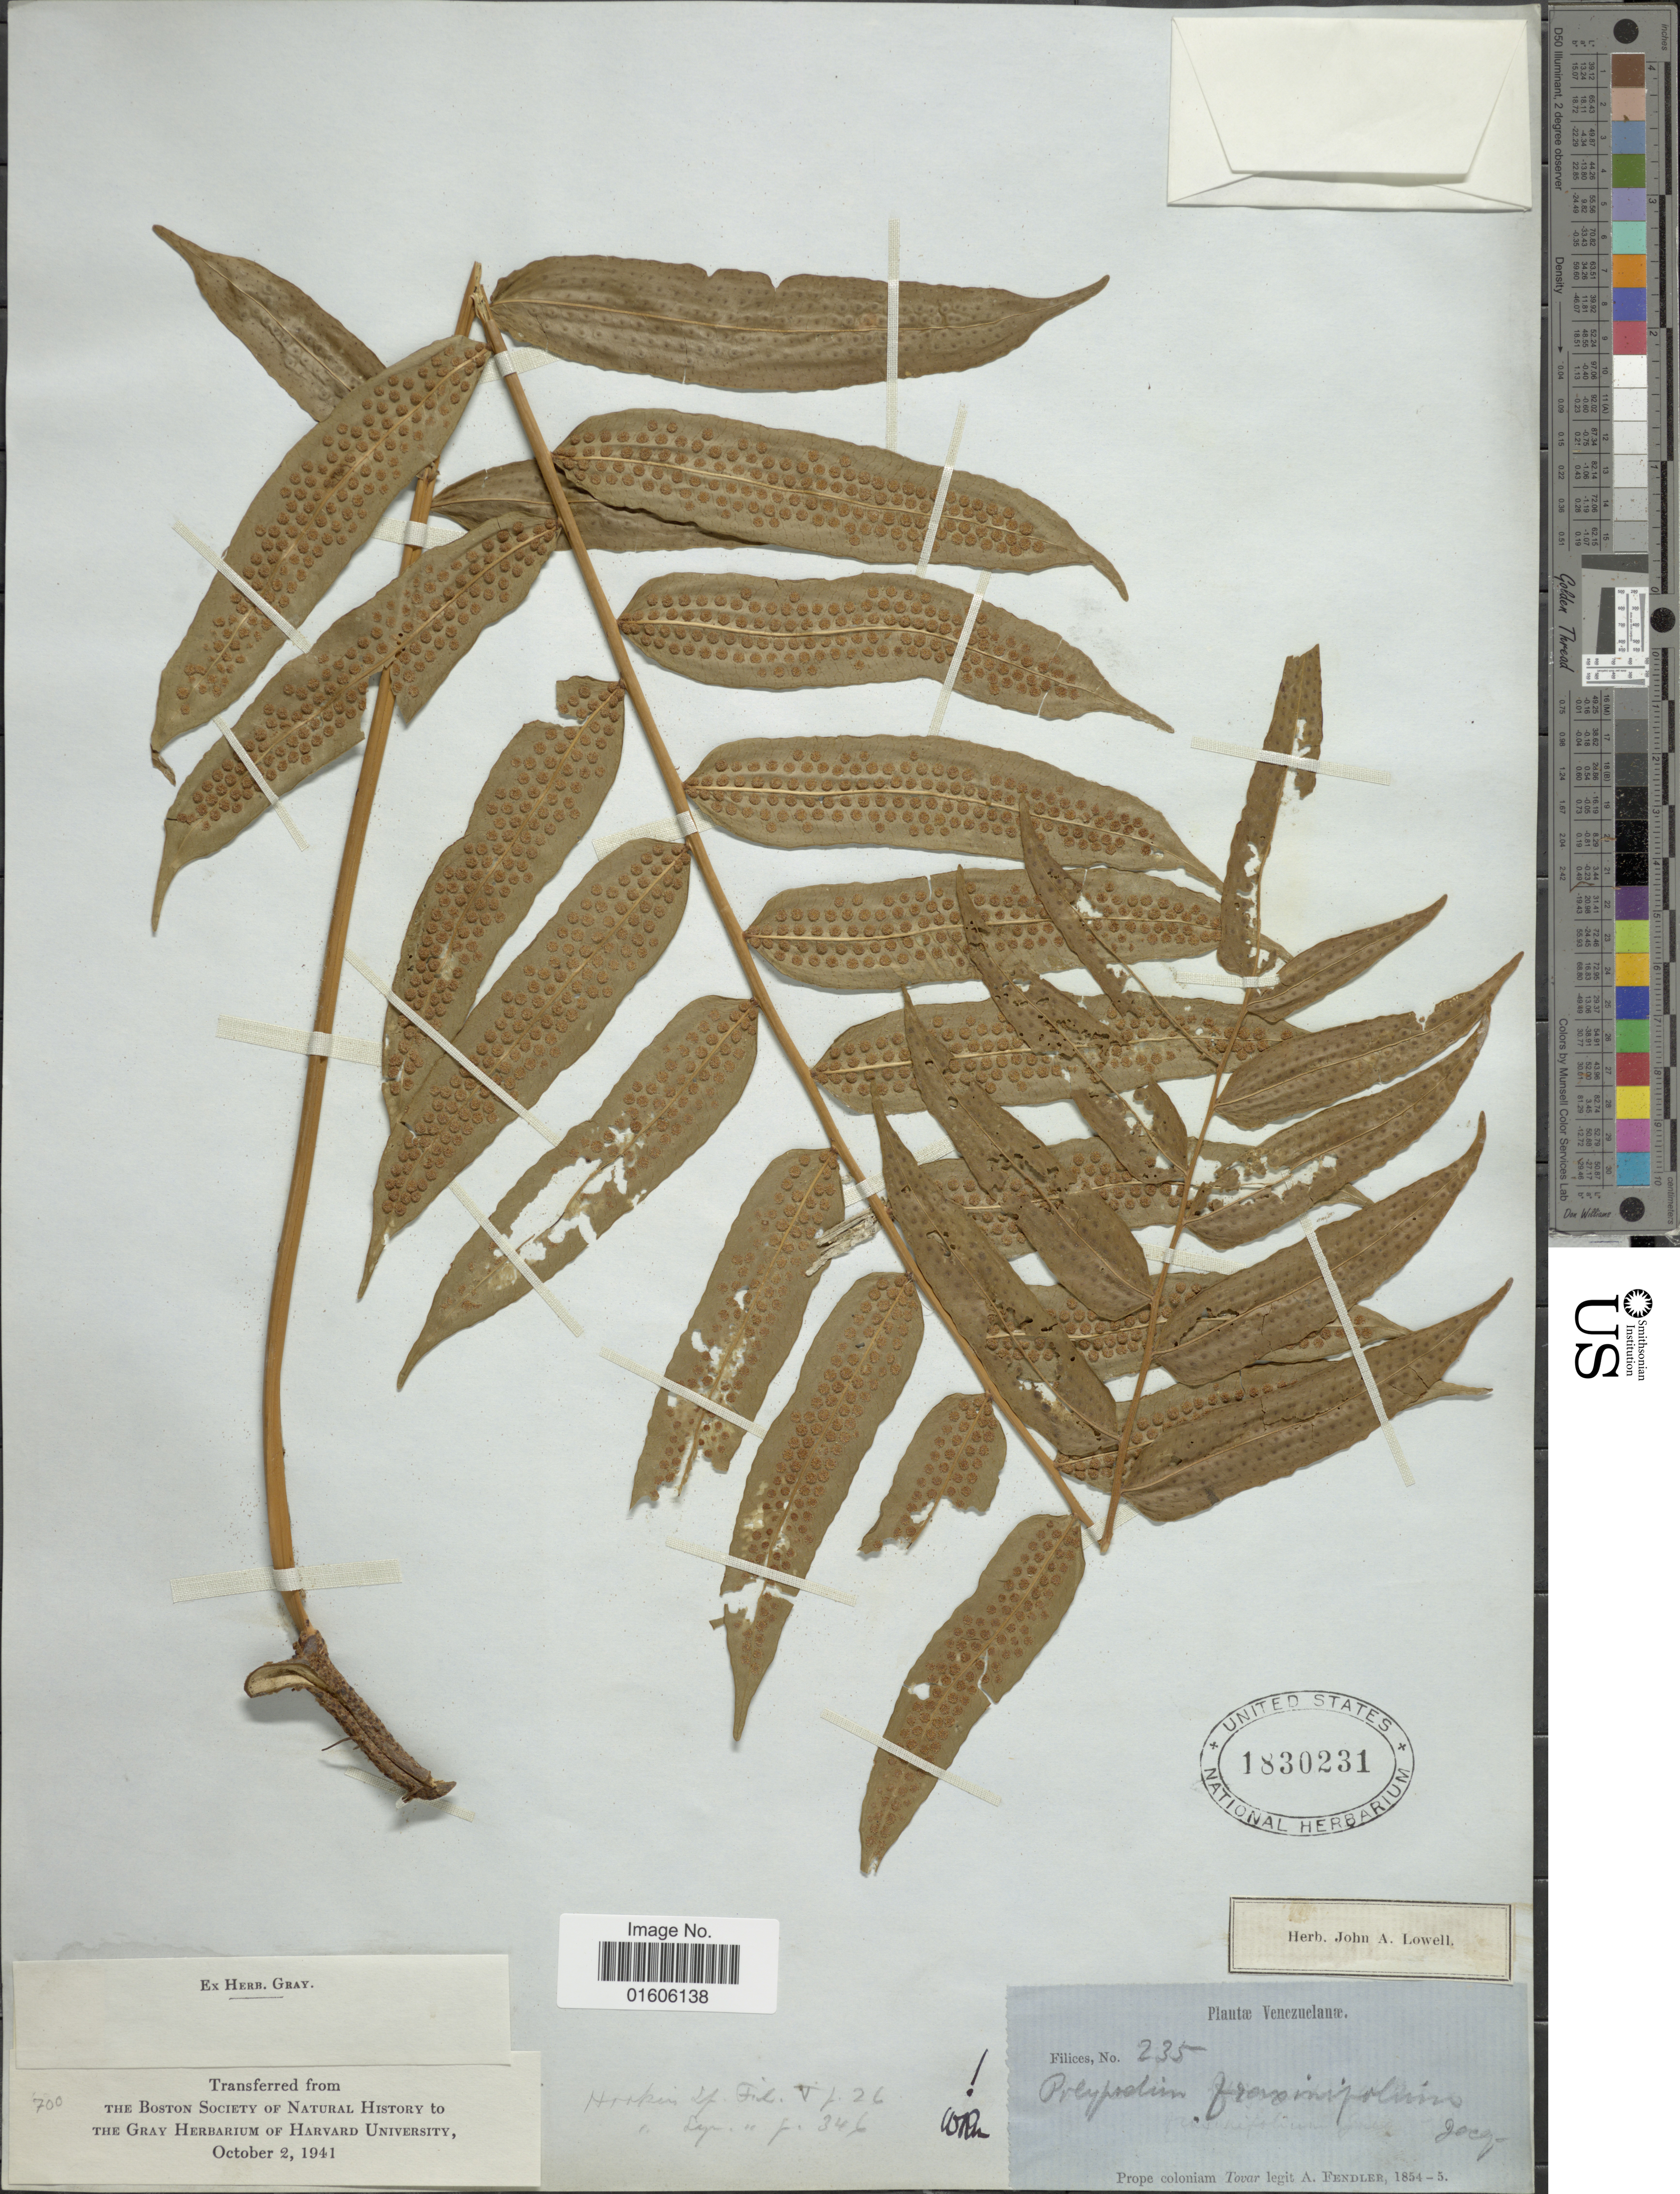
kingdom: Plantae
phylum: Tracheophyta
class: Polypodiopsida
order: Polypodiales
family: Polypodiaceae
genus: Serpocaulon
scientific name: Serpocaulon fraxinifolium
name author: (Jacq.) A.R. Sm.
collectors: A. Fendler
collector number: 235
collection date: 1854/1855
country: Venezuela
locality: Prope coloniam Tovar.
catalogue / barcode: US 1830231